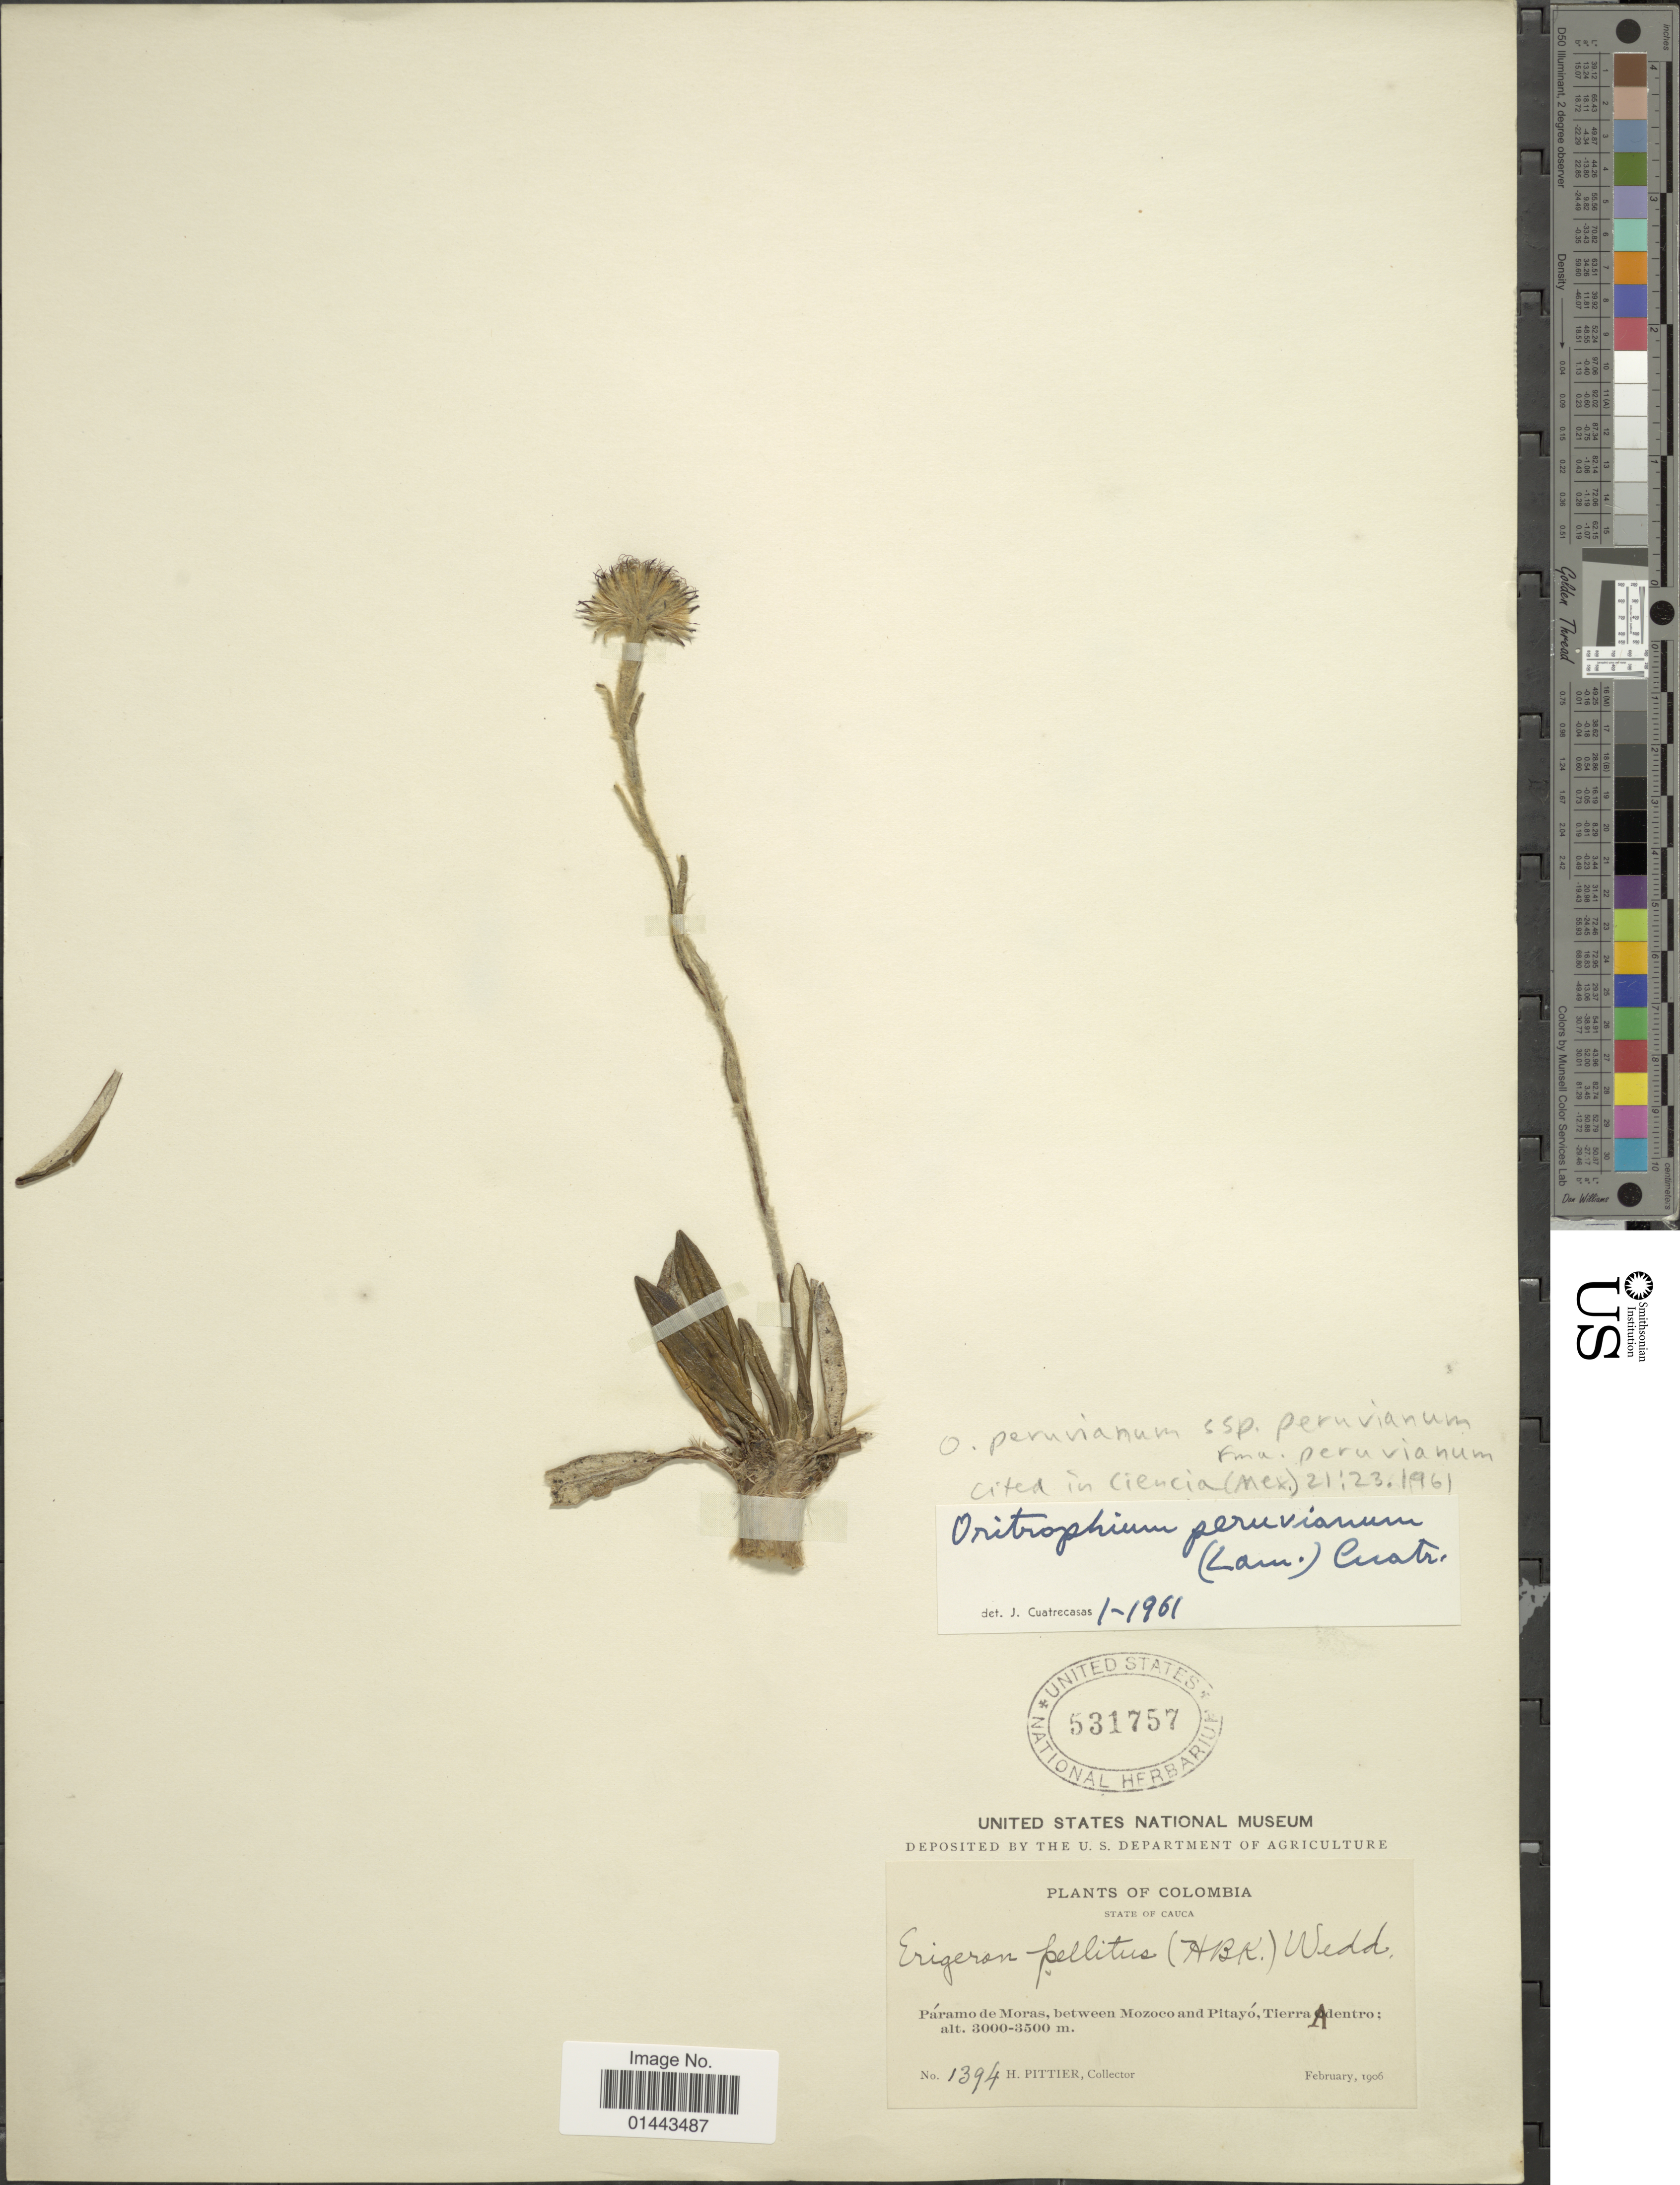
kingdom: Plantae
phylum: Tracheophyta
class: Magnoliopsida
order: Asterales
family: Asteraceae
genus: Oritrophium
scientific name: Oritrophium peruvianum f. peruvianum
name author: (Lam.) Cuatrec.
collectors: H. F. Pittier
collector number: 1394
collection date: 1906-02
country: Colombia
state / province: Cauca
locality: Paramo de Moras, between Mozoco and Pitayó, Tierra Adentro.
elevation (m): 3000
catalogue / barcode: US 531757